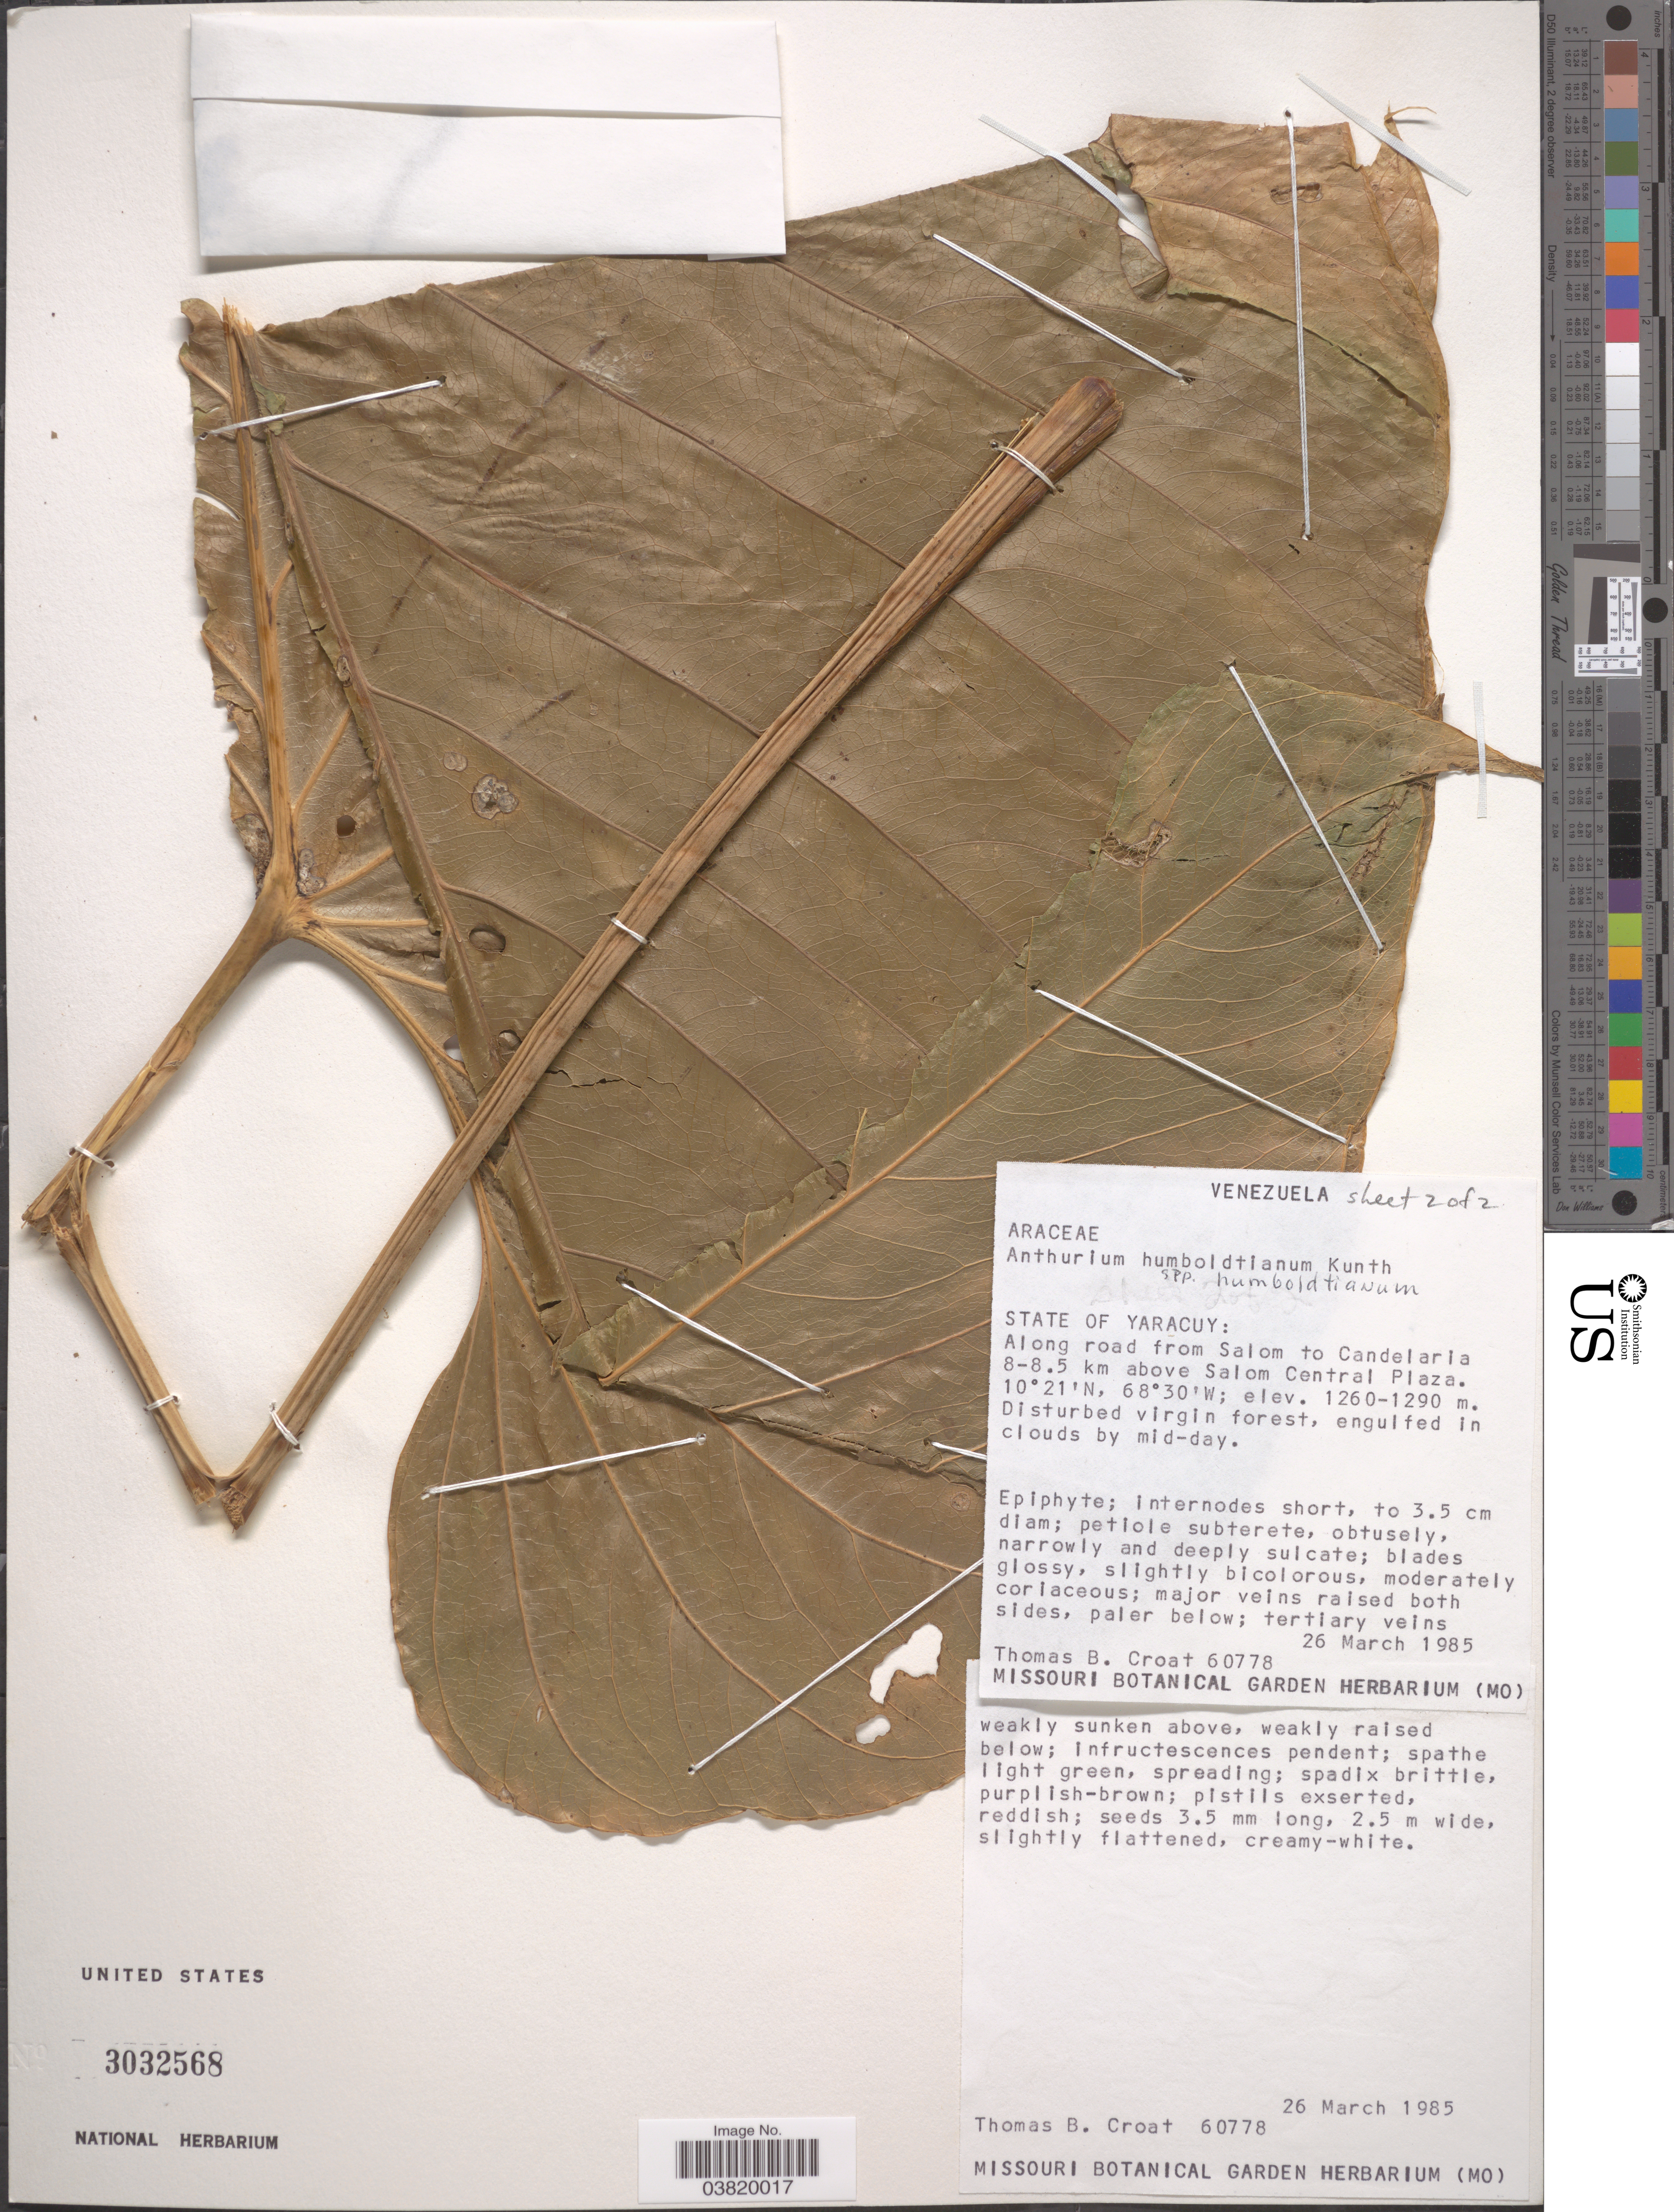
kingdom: Plantae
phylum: Tracheophyta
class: Liliopsida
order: Alismatales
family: Araceae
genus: Anthurium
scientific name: Anthurium humboldtianum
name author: Kunth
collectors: T. B. Croat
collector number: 60778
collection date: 1985-03-26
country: Venezuela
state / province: Yaracuy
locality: Along road from Salom to Candelaria 8-8.5 km above Salom Central Plaza.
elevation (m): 1260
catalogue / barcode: US 3032568